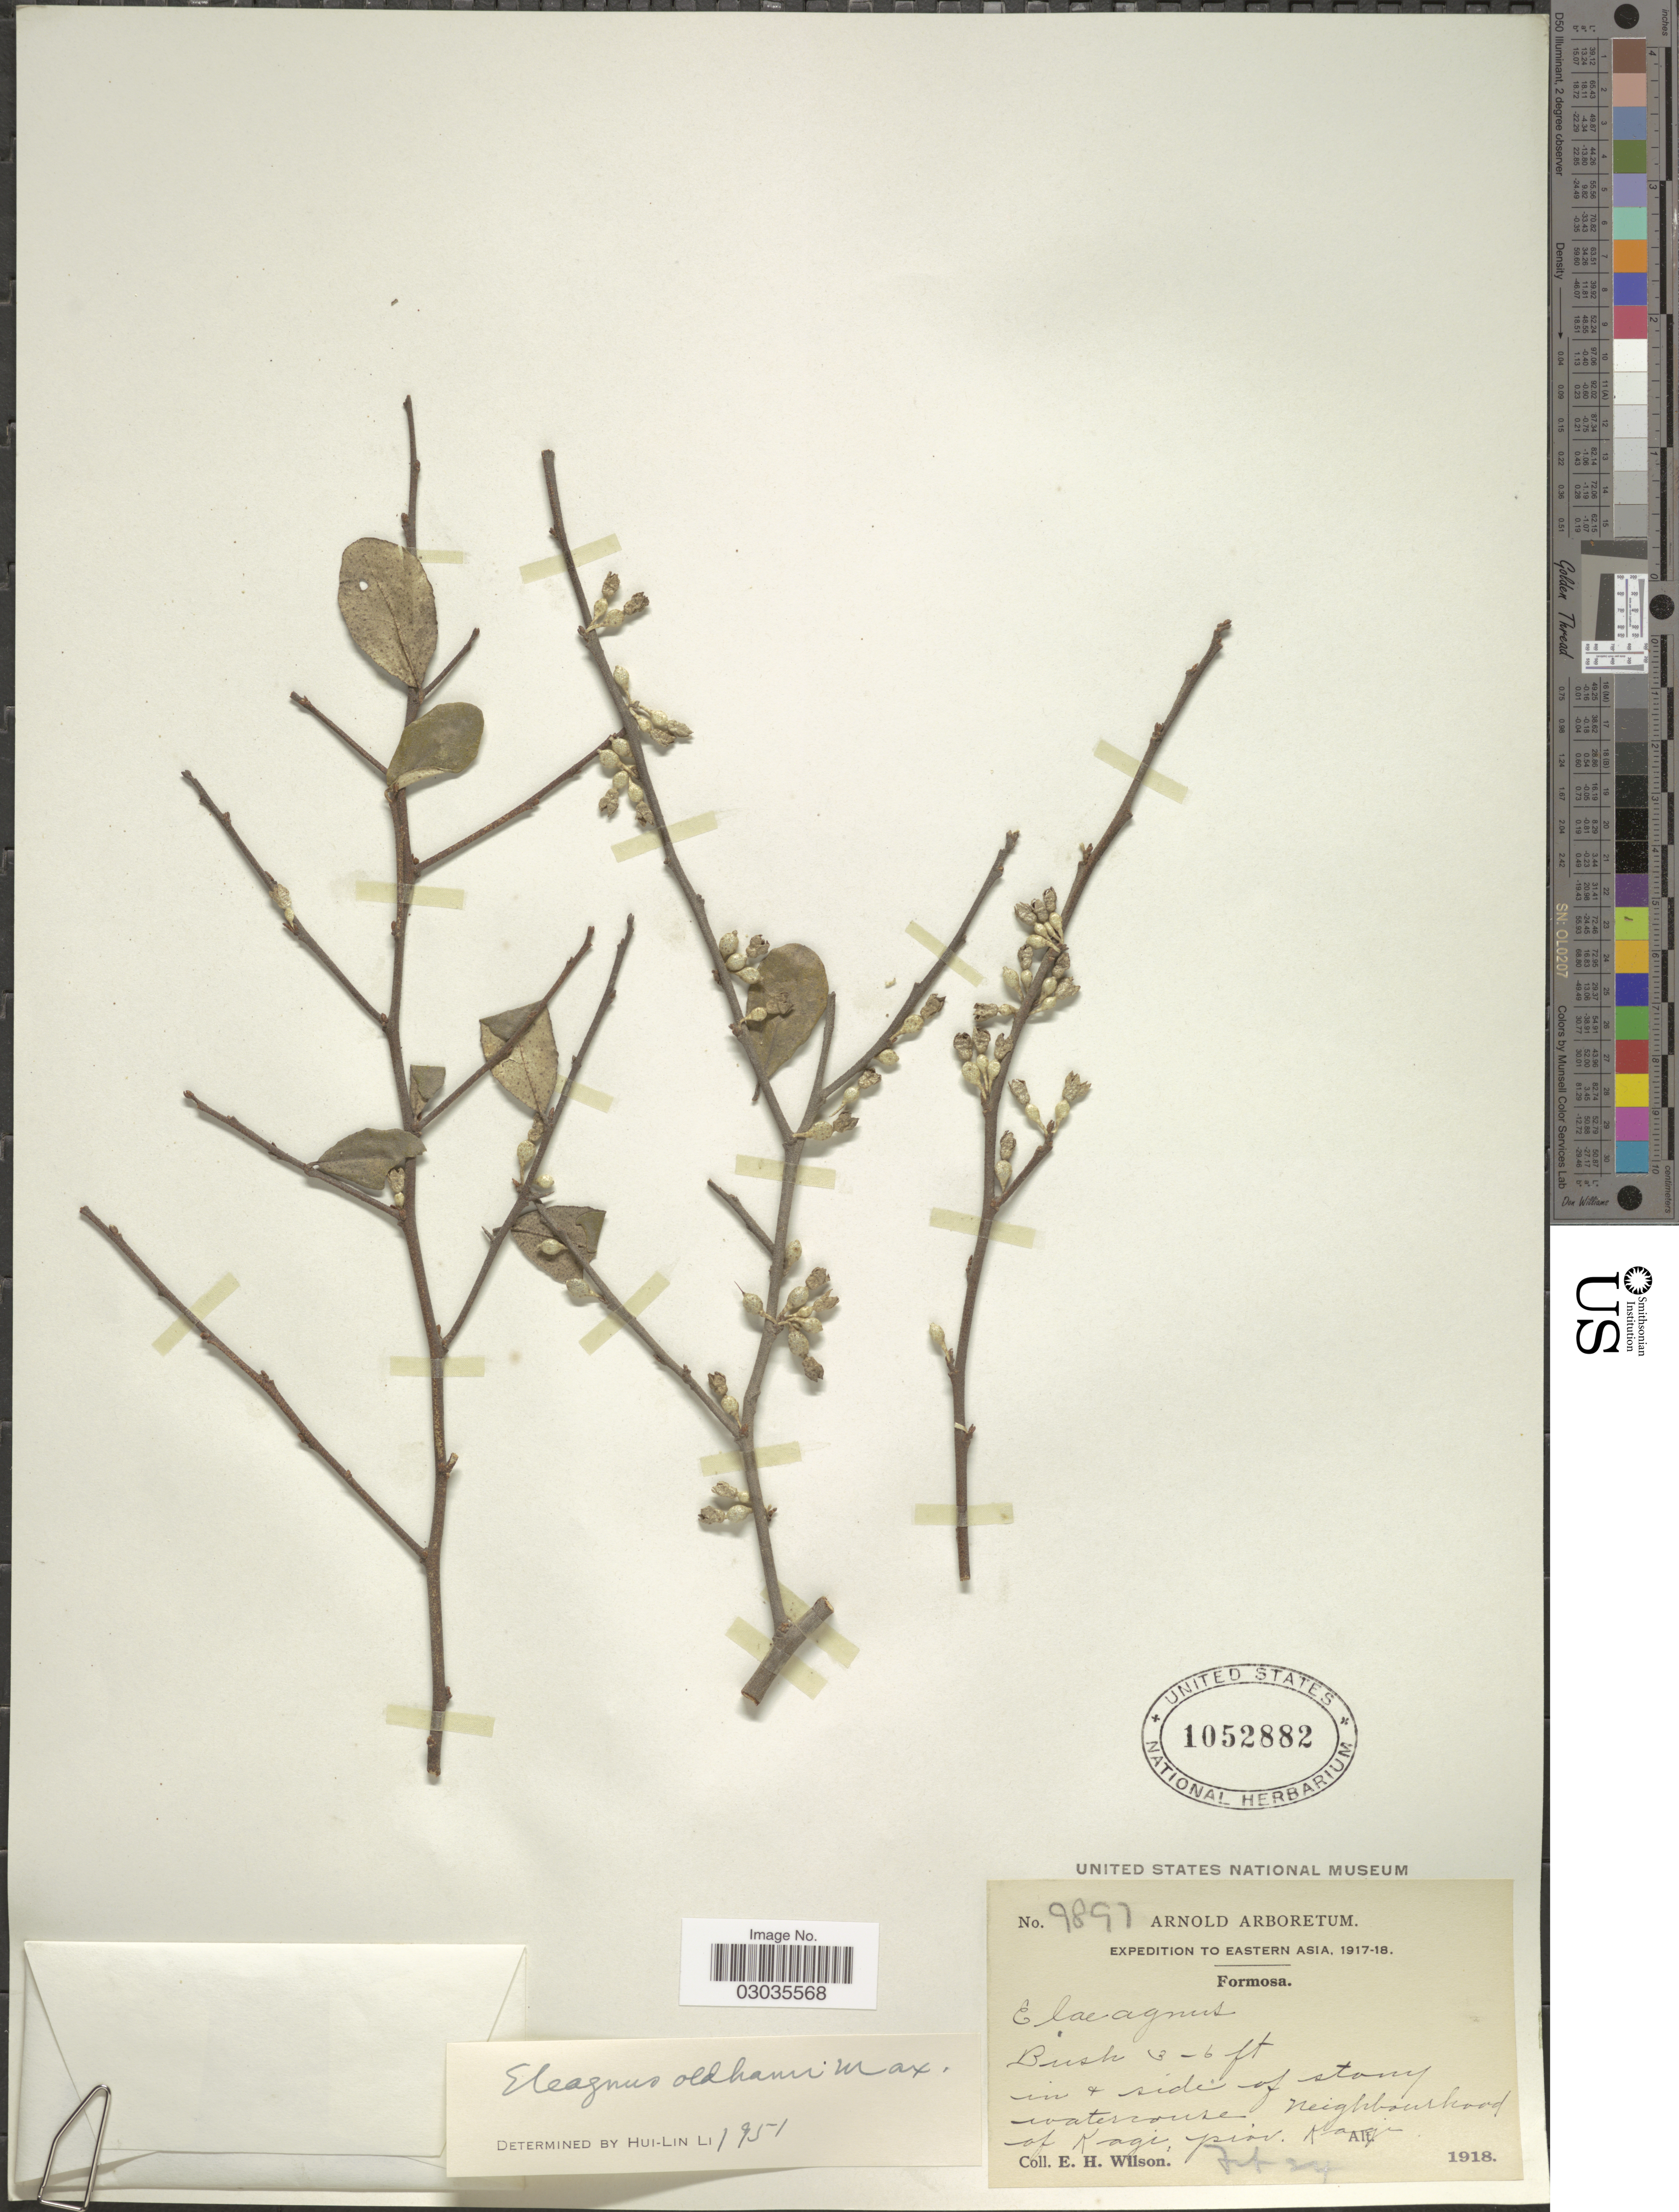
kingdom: Plantae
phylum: Tracheophyta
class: Magnoliopsida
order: Rosales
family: Elaeagnaceae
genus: Elaeagnus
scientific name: Elaeagnus oldhamii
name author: Maxim.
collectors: E. Wilson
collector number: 9897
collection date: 1918-02-24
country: Taiwan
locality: Eastern Asia. Formosa. Neighbourhood of Kagi, prov. Kagi.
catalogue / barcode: US 1052882